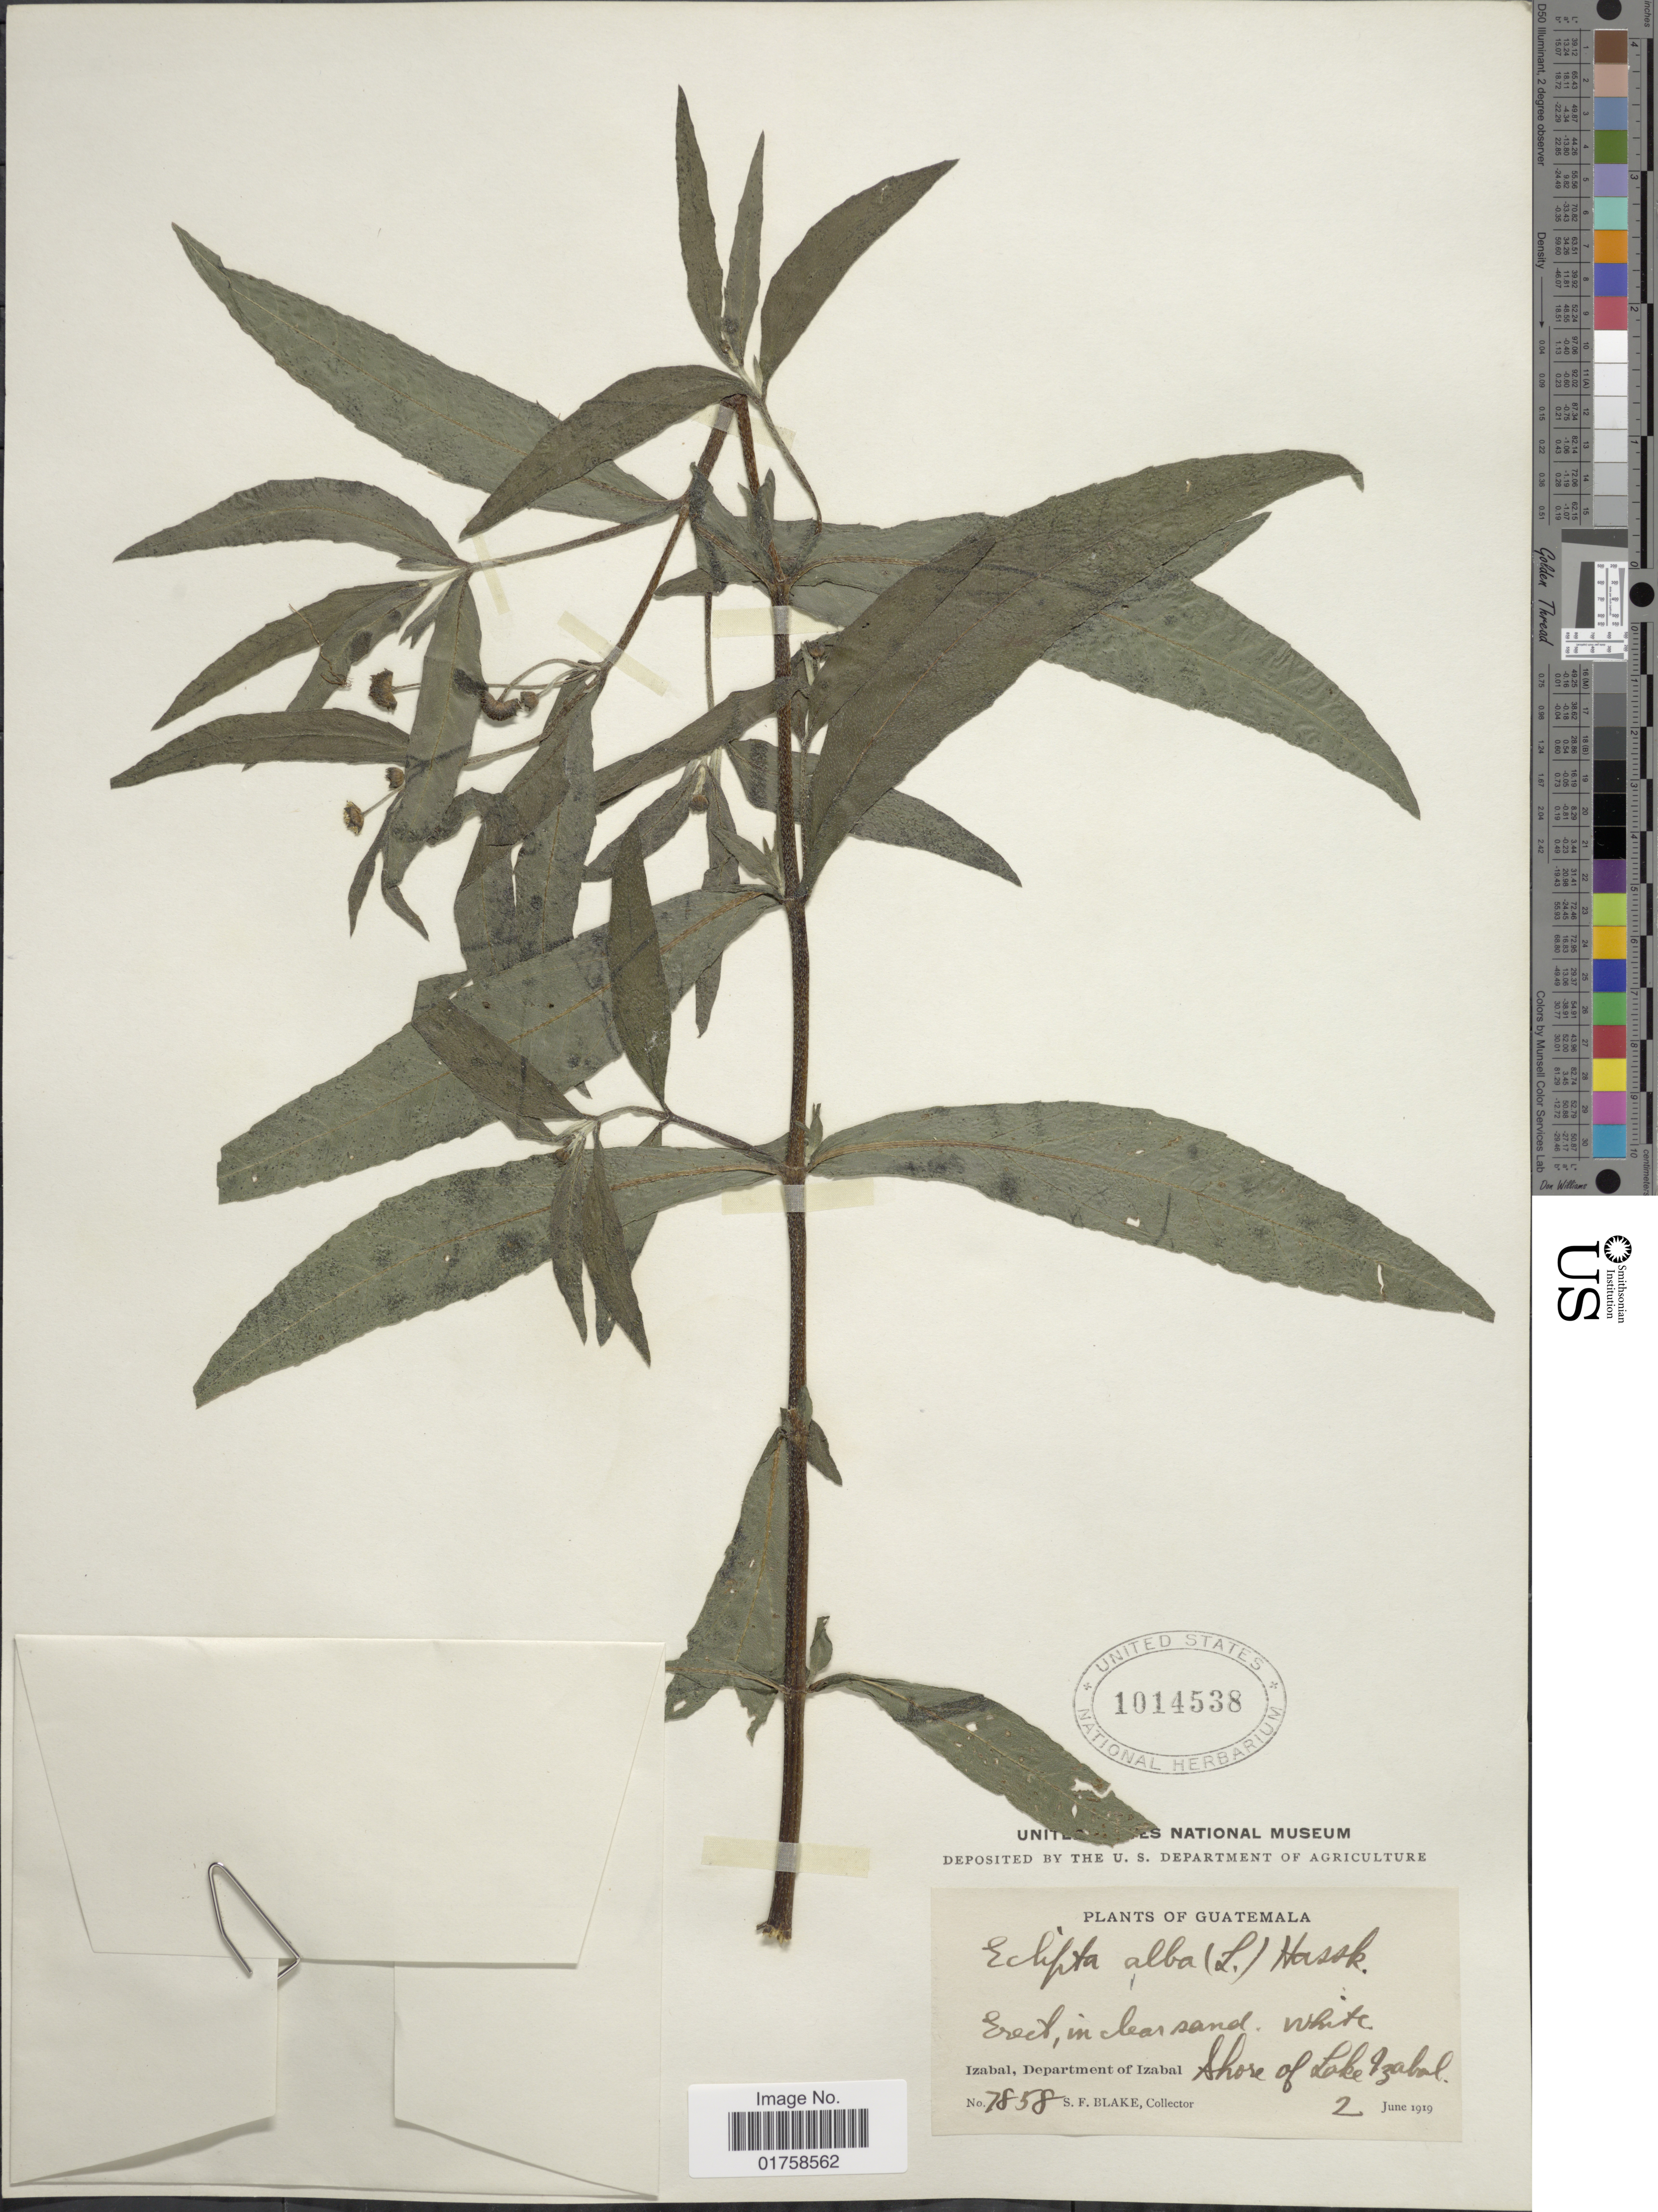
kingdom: Plantae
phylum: Tracheophyta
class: Magnoliopsida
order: Asterales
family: Asteraceae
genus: Eclipta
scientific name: Eclipta alba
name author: (L.) Hassk.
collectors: S. Blake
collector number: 7858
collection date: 1919-06-02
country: Guatemala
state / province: Izabal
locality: Guatemala. Izabal, Department of Izabal. Shore of Lake Izabal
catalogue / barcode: US 1014538